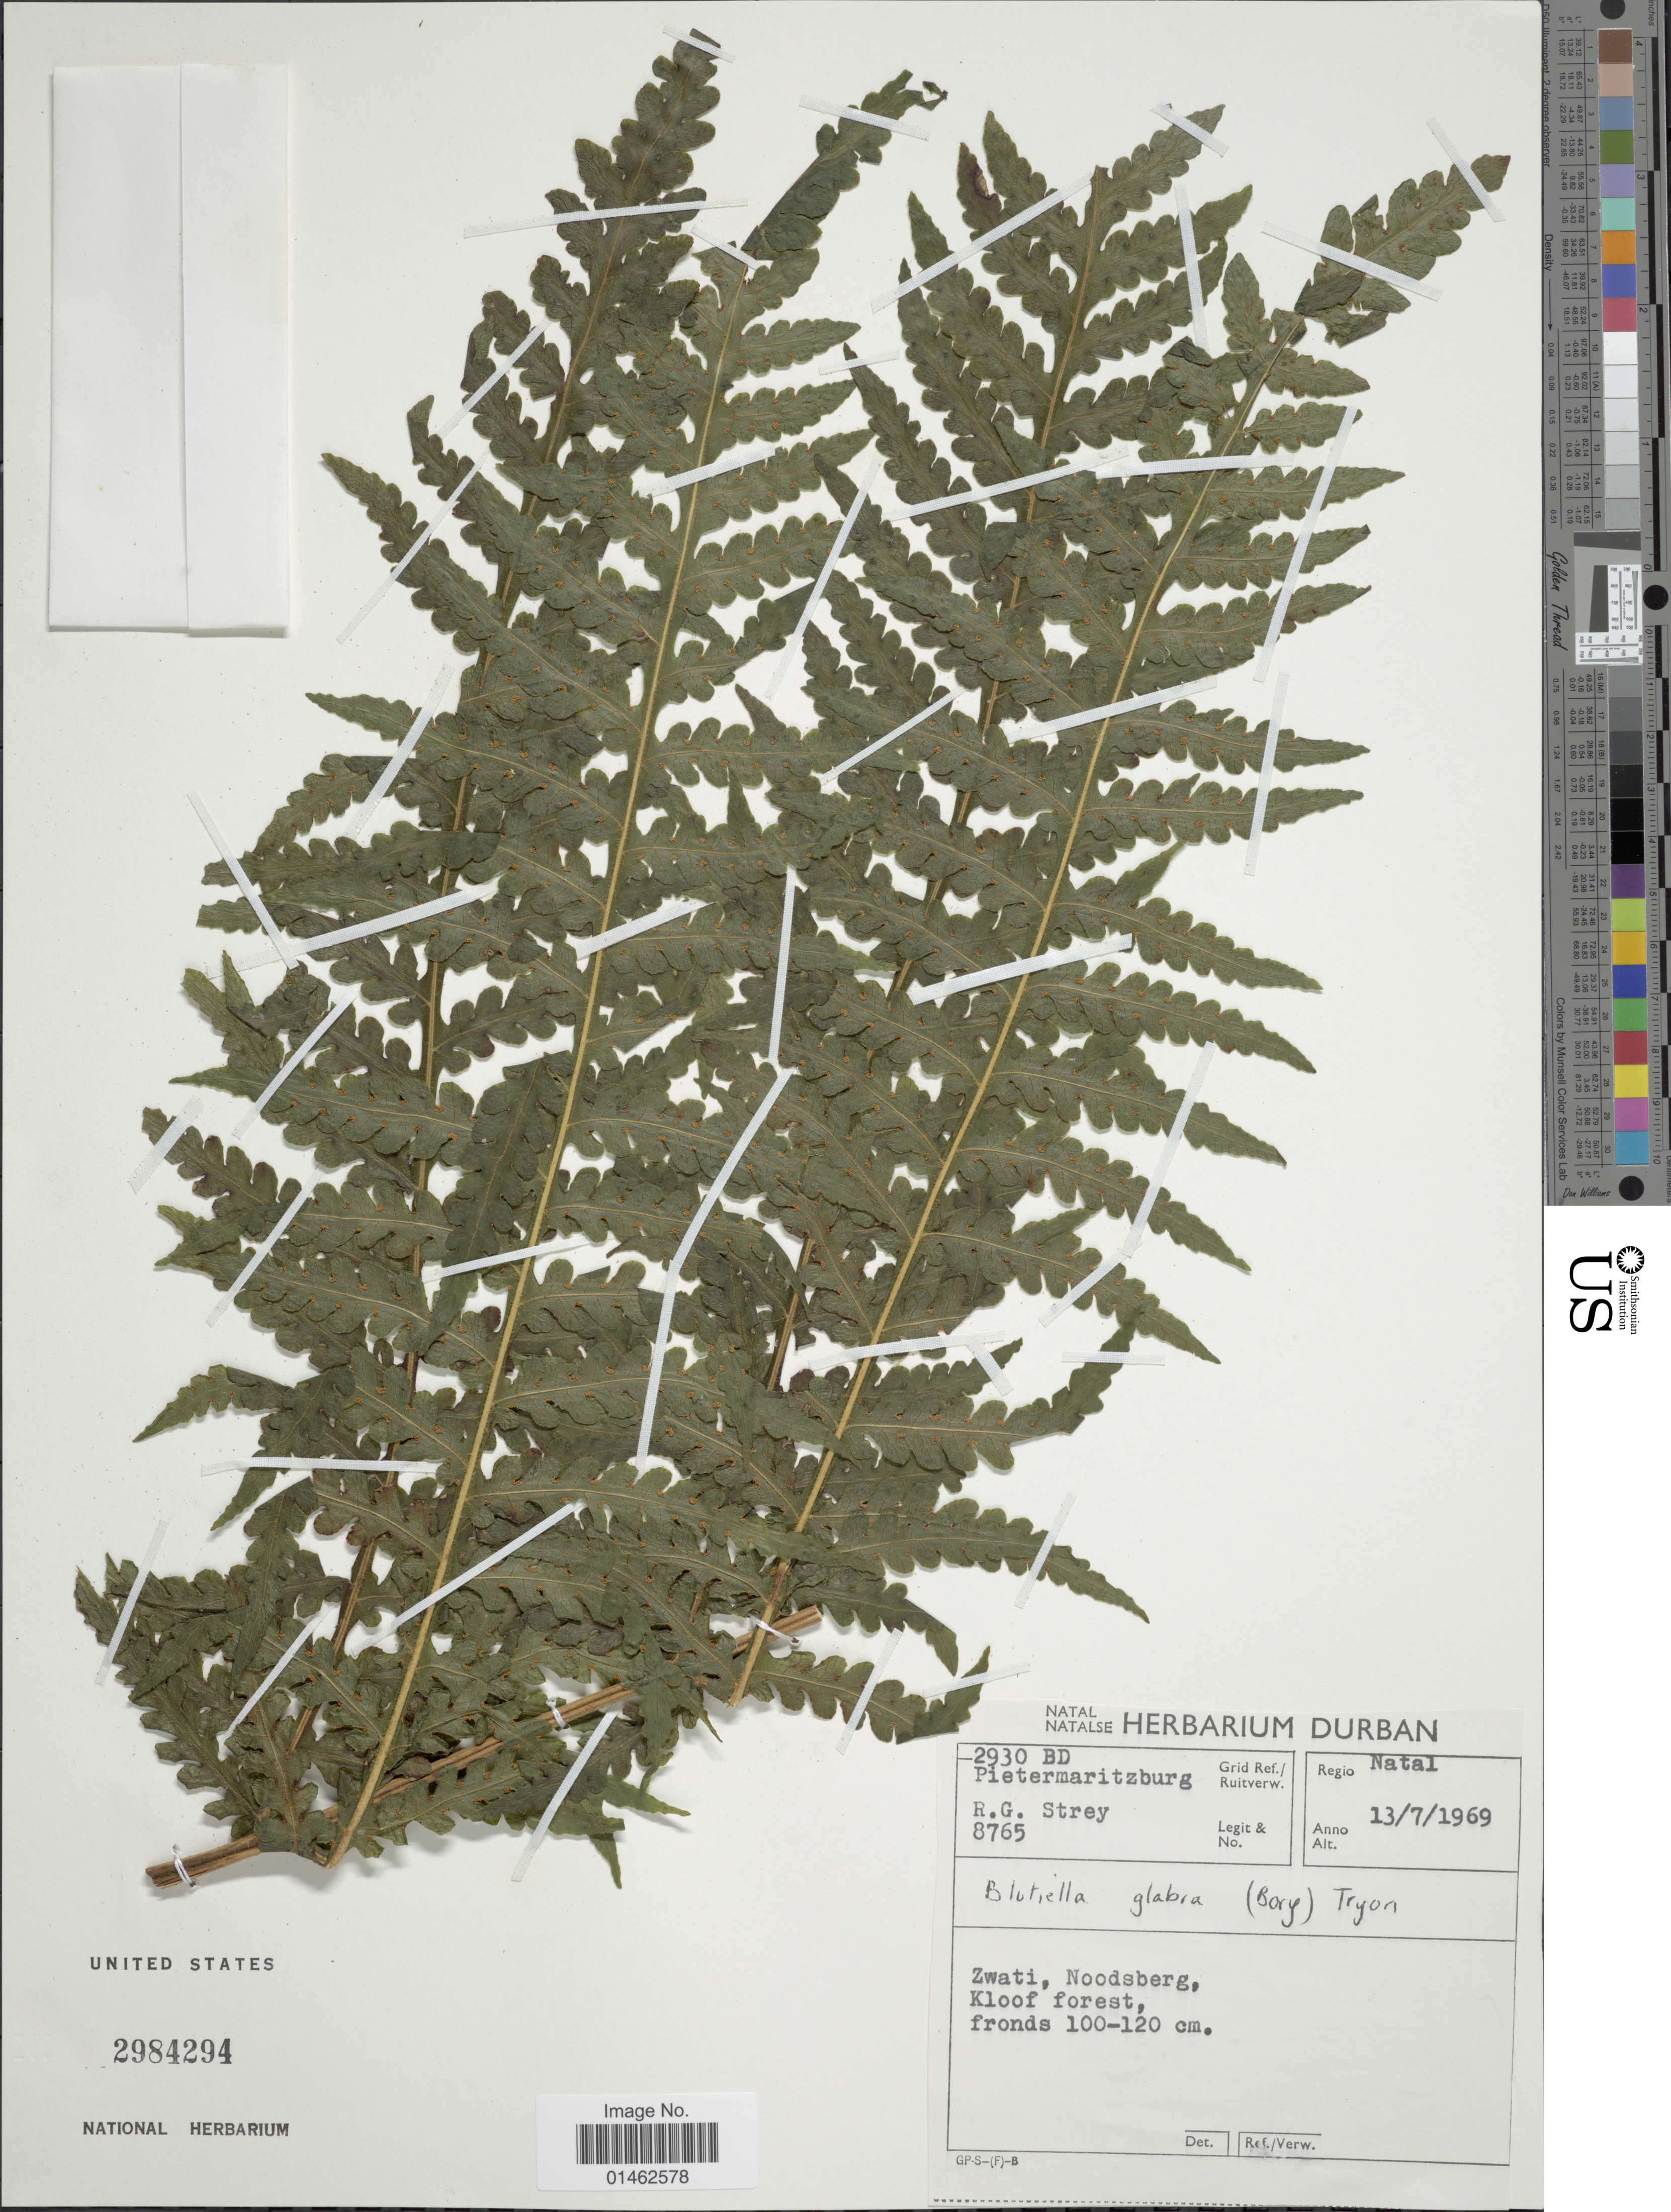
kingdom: Plantae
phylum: Tracheophyta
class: Polypodiopsida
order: Polypodiales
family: Dennstaedtiaceae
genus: Blotiella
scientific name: Blotiella glabra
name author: (Bory) R.M. Tryon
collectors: R. G. Strey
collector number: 8765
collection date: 1969-07-13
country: South Africa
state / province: KwaZulu-Natal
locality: Zwati, Noodsberg, Kloof forest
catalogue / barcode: US 2984294